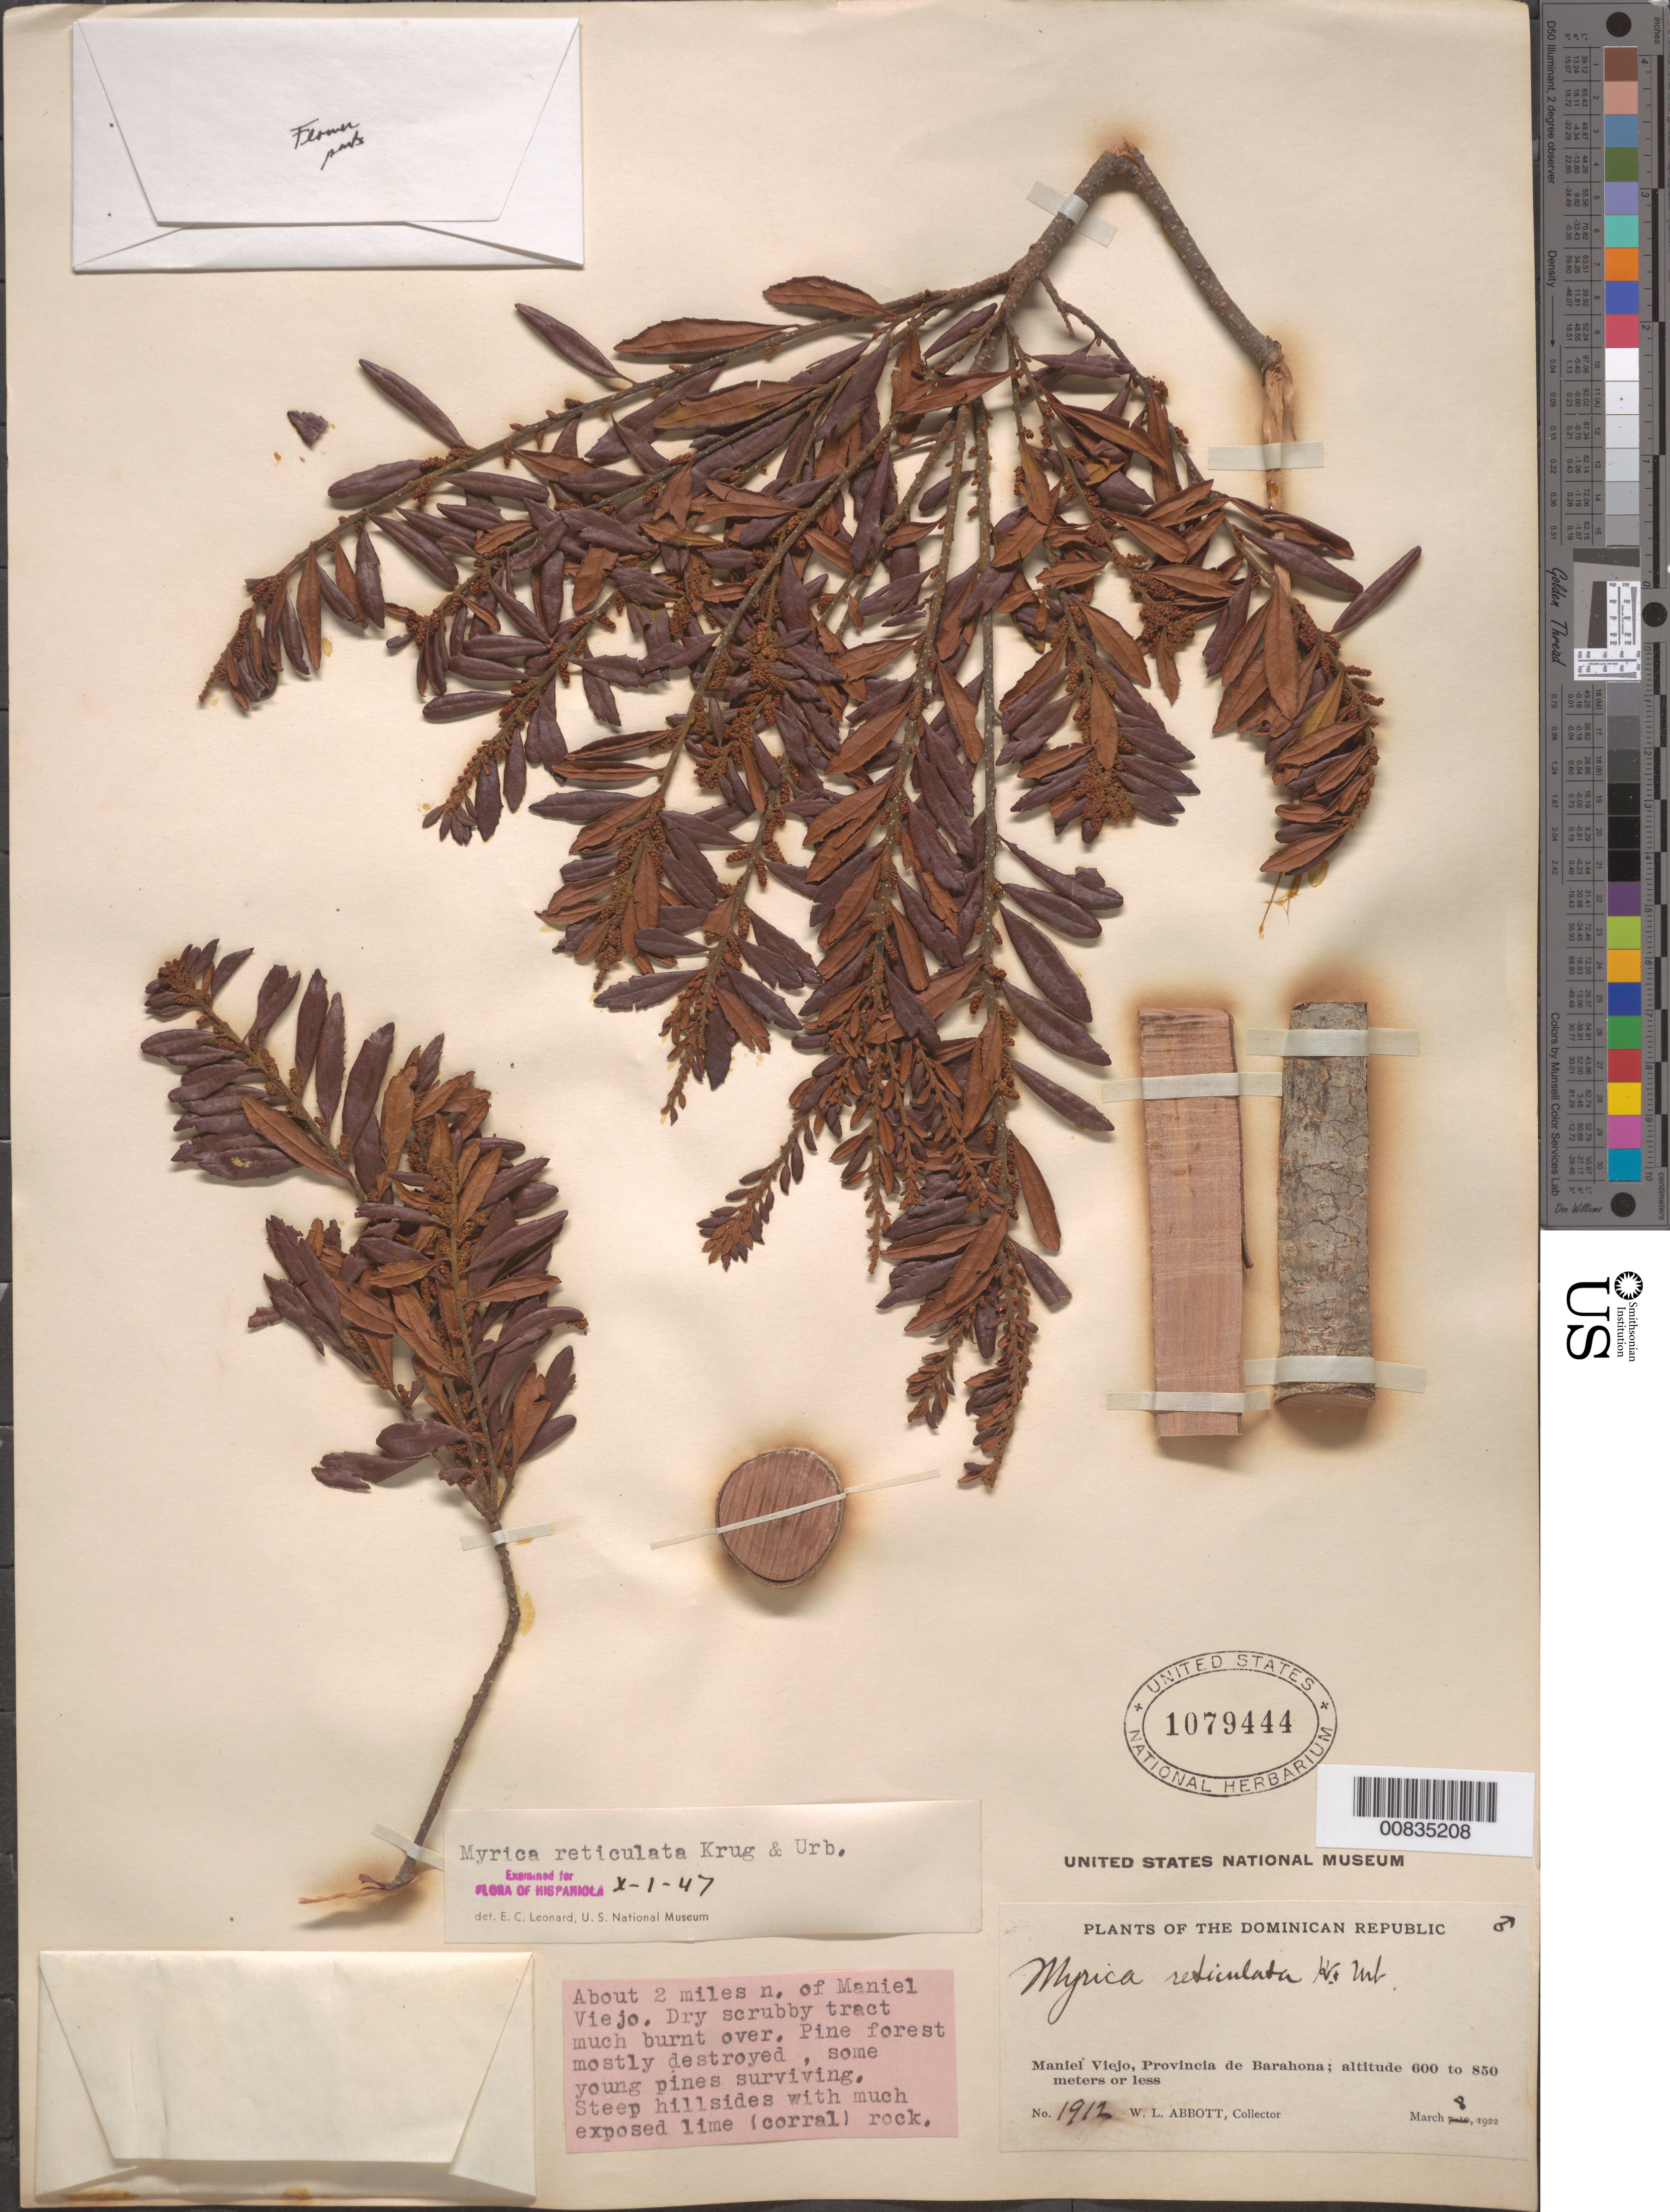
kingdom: Plantae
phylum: Tracheophyta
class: Magnoliopsida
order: Fagales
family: Myricaceae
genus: Myrica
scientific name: Myrica reticulata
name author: Krug & Urb.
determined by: Leonard, Emery C., (US)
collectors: W. L. Abbott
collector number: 1912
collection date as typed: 08 Mar 1922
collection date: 1922-03-08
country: Dominican Republic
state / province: Barahona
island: Hispaniola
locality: About 2 miles N of Maniel Viejo.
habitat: Dry scrubby tract much burnt over, Pine forest mostly destroyed, some young pines surviving, steep hillsides with much ..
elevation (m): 600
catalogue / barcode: US 1079444